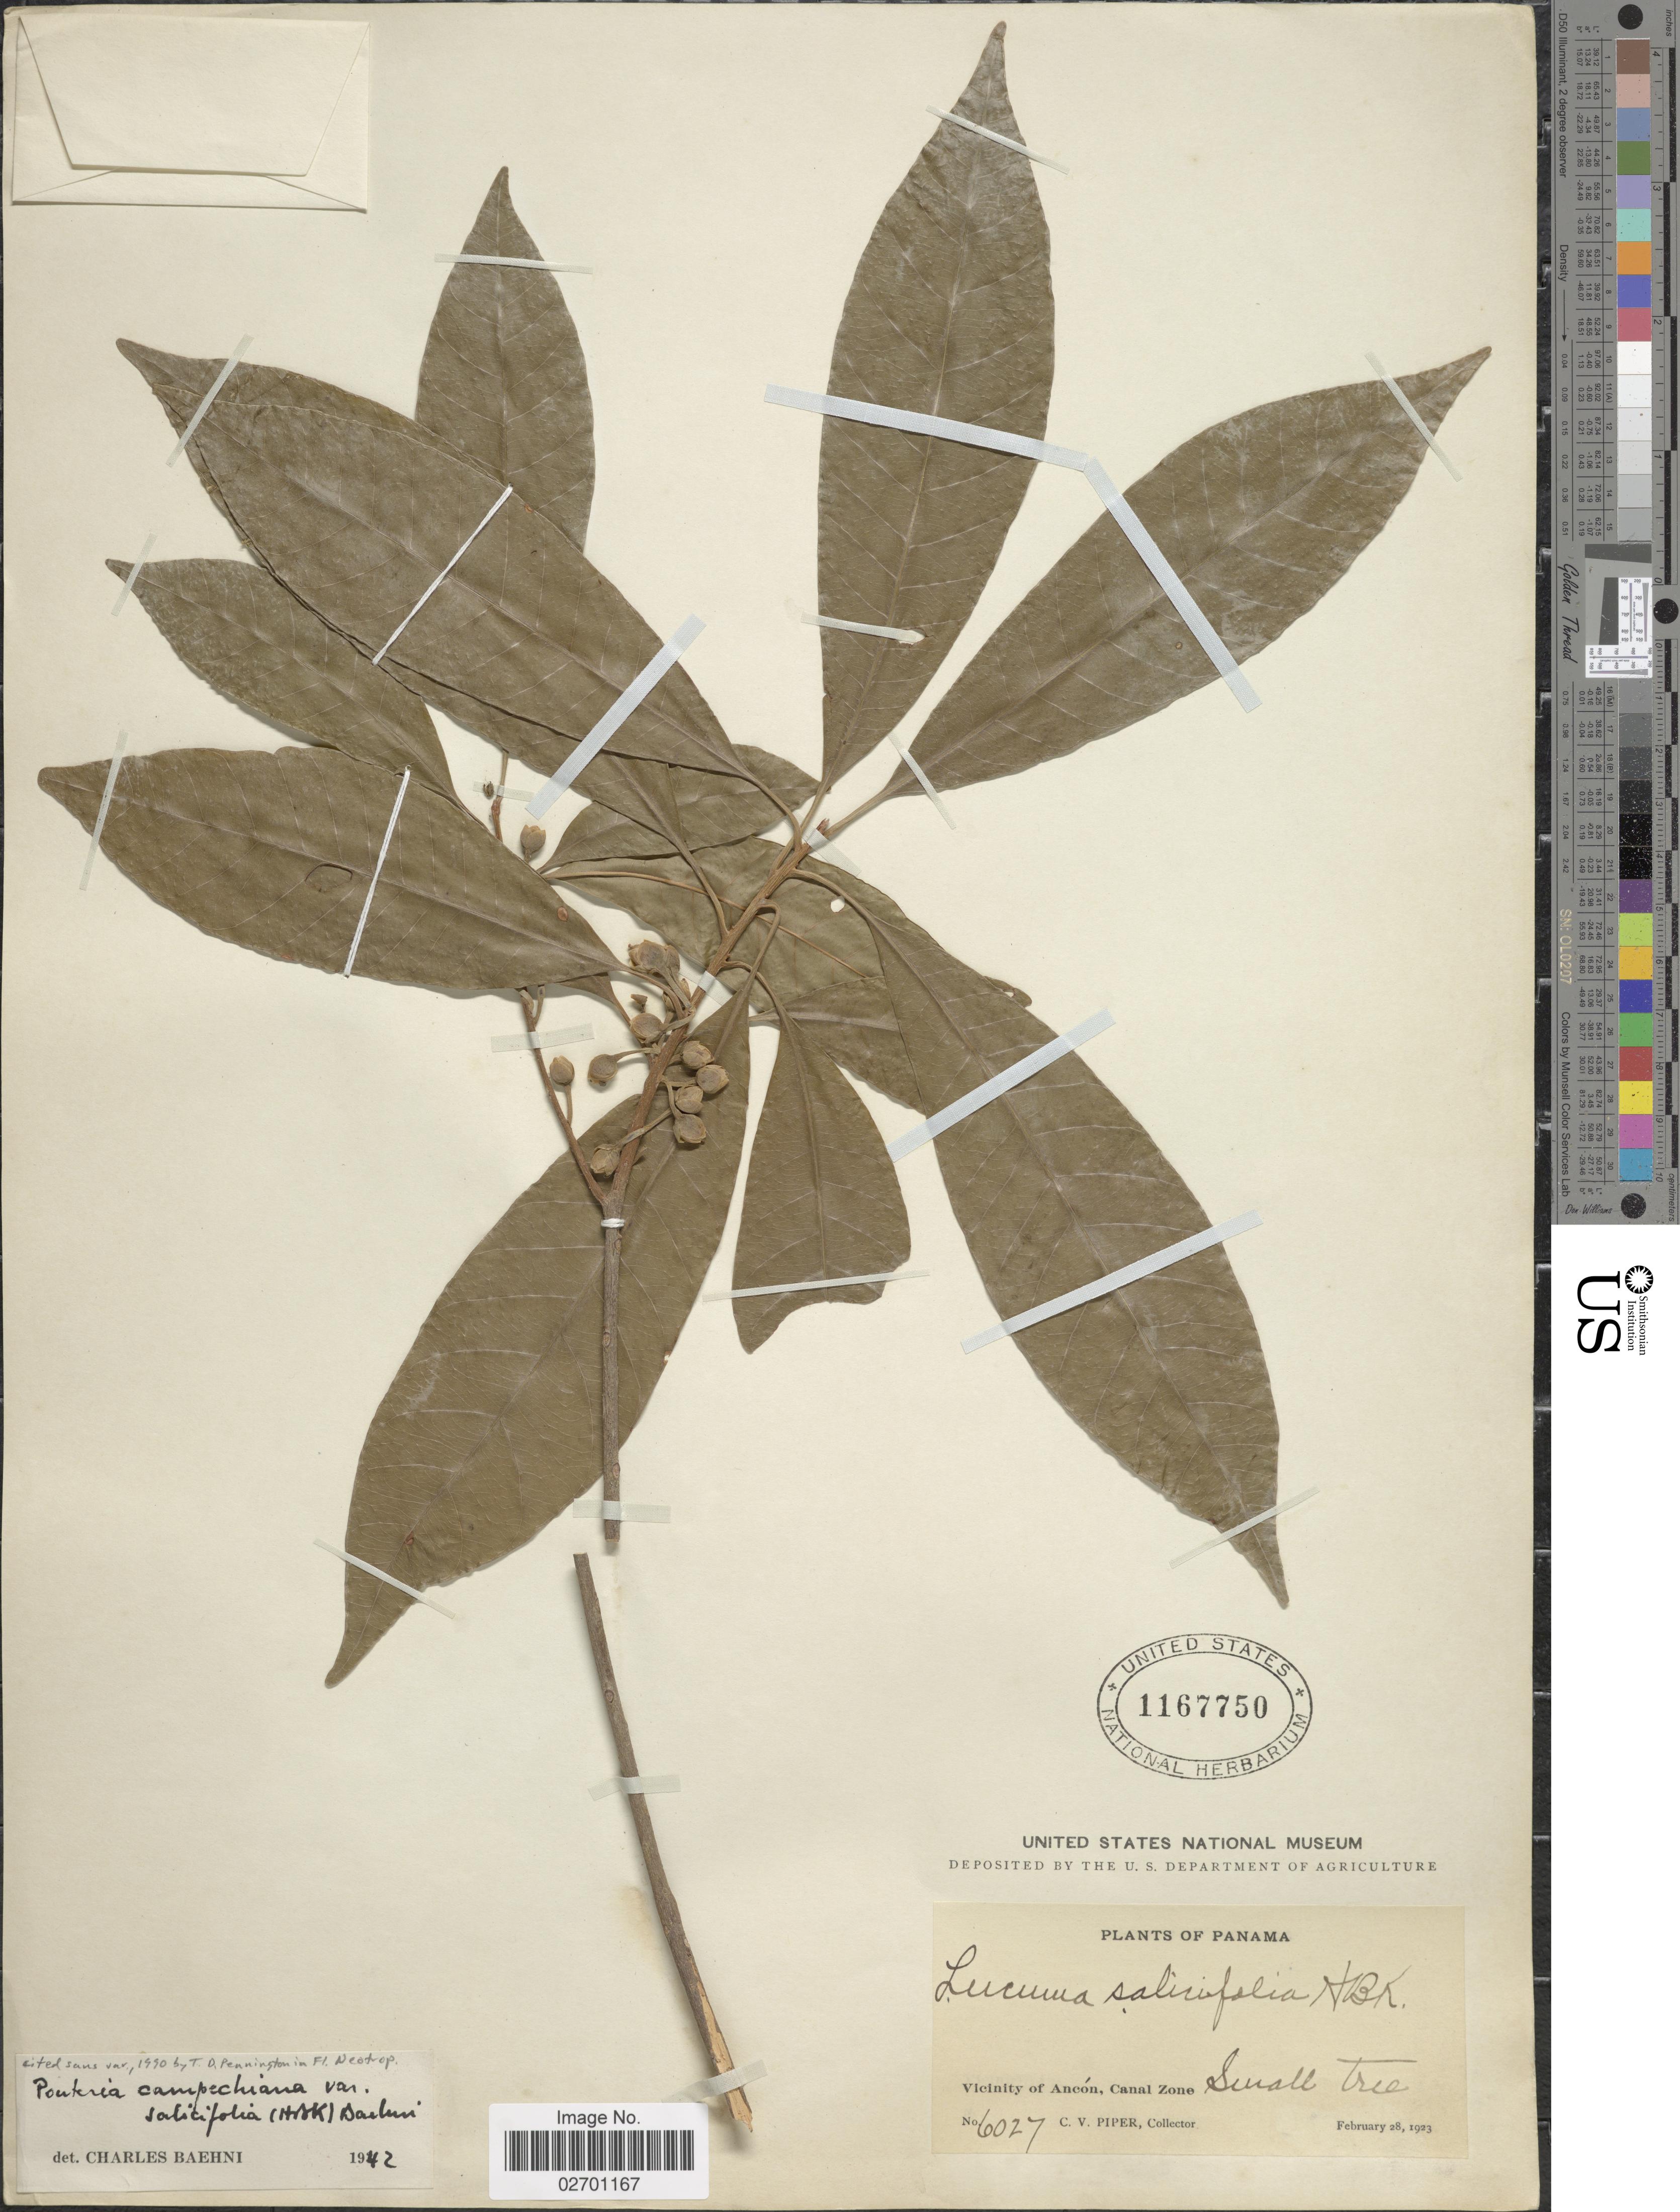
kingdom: Plantae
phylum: Tracheophyta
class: Magnoliopsida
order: Ericales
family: Sapotaceae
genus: Pouteria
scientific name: Pouteria campechiana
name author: (Kunth) Baehni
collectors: C. V. Piper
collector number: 6027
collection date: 1923-02-28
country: Panama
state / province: Colón / Panamá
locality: Vicinity of Ancon, Canal Zone.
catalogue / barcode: US 1167750